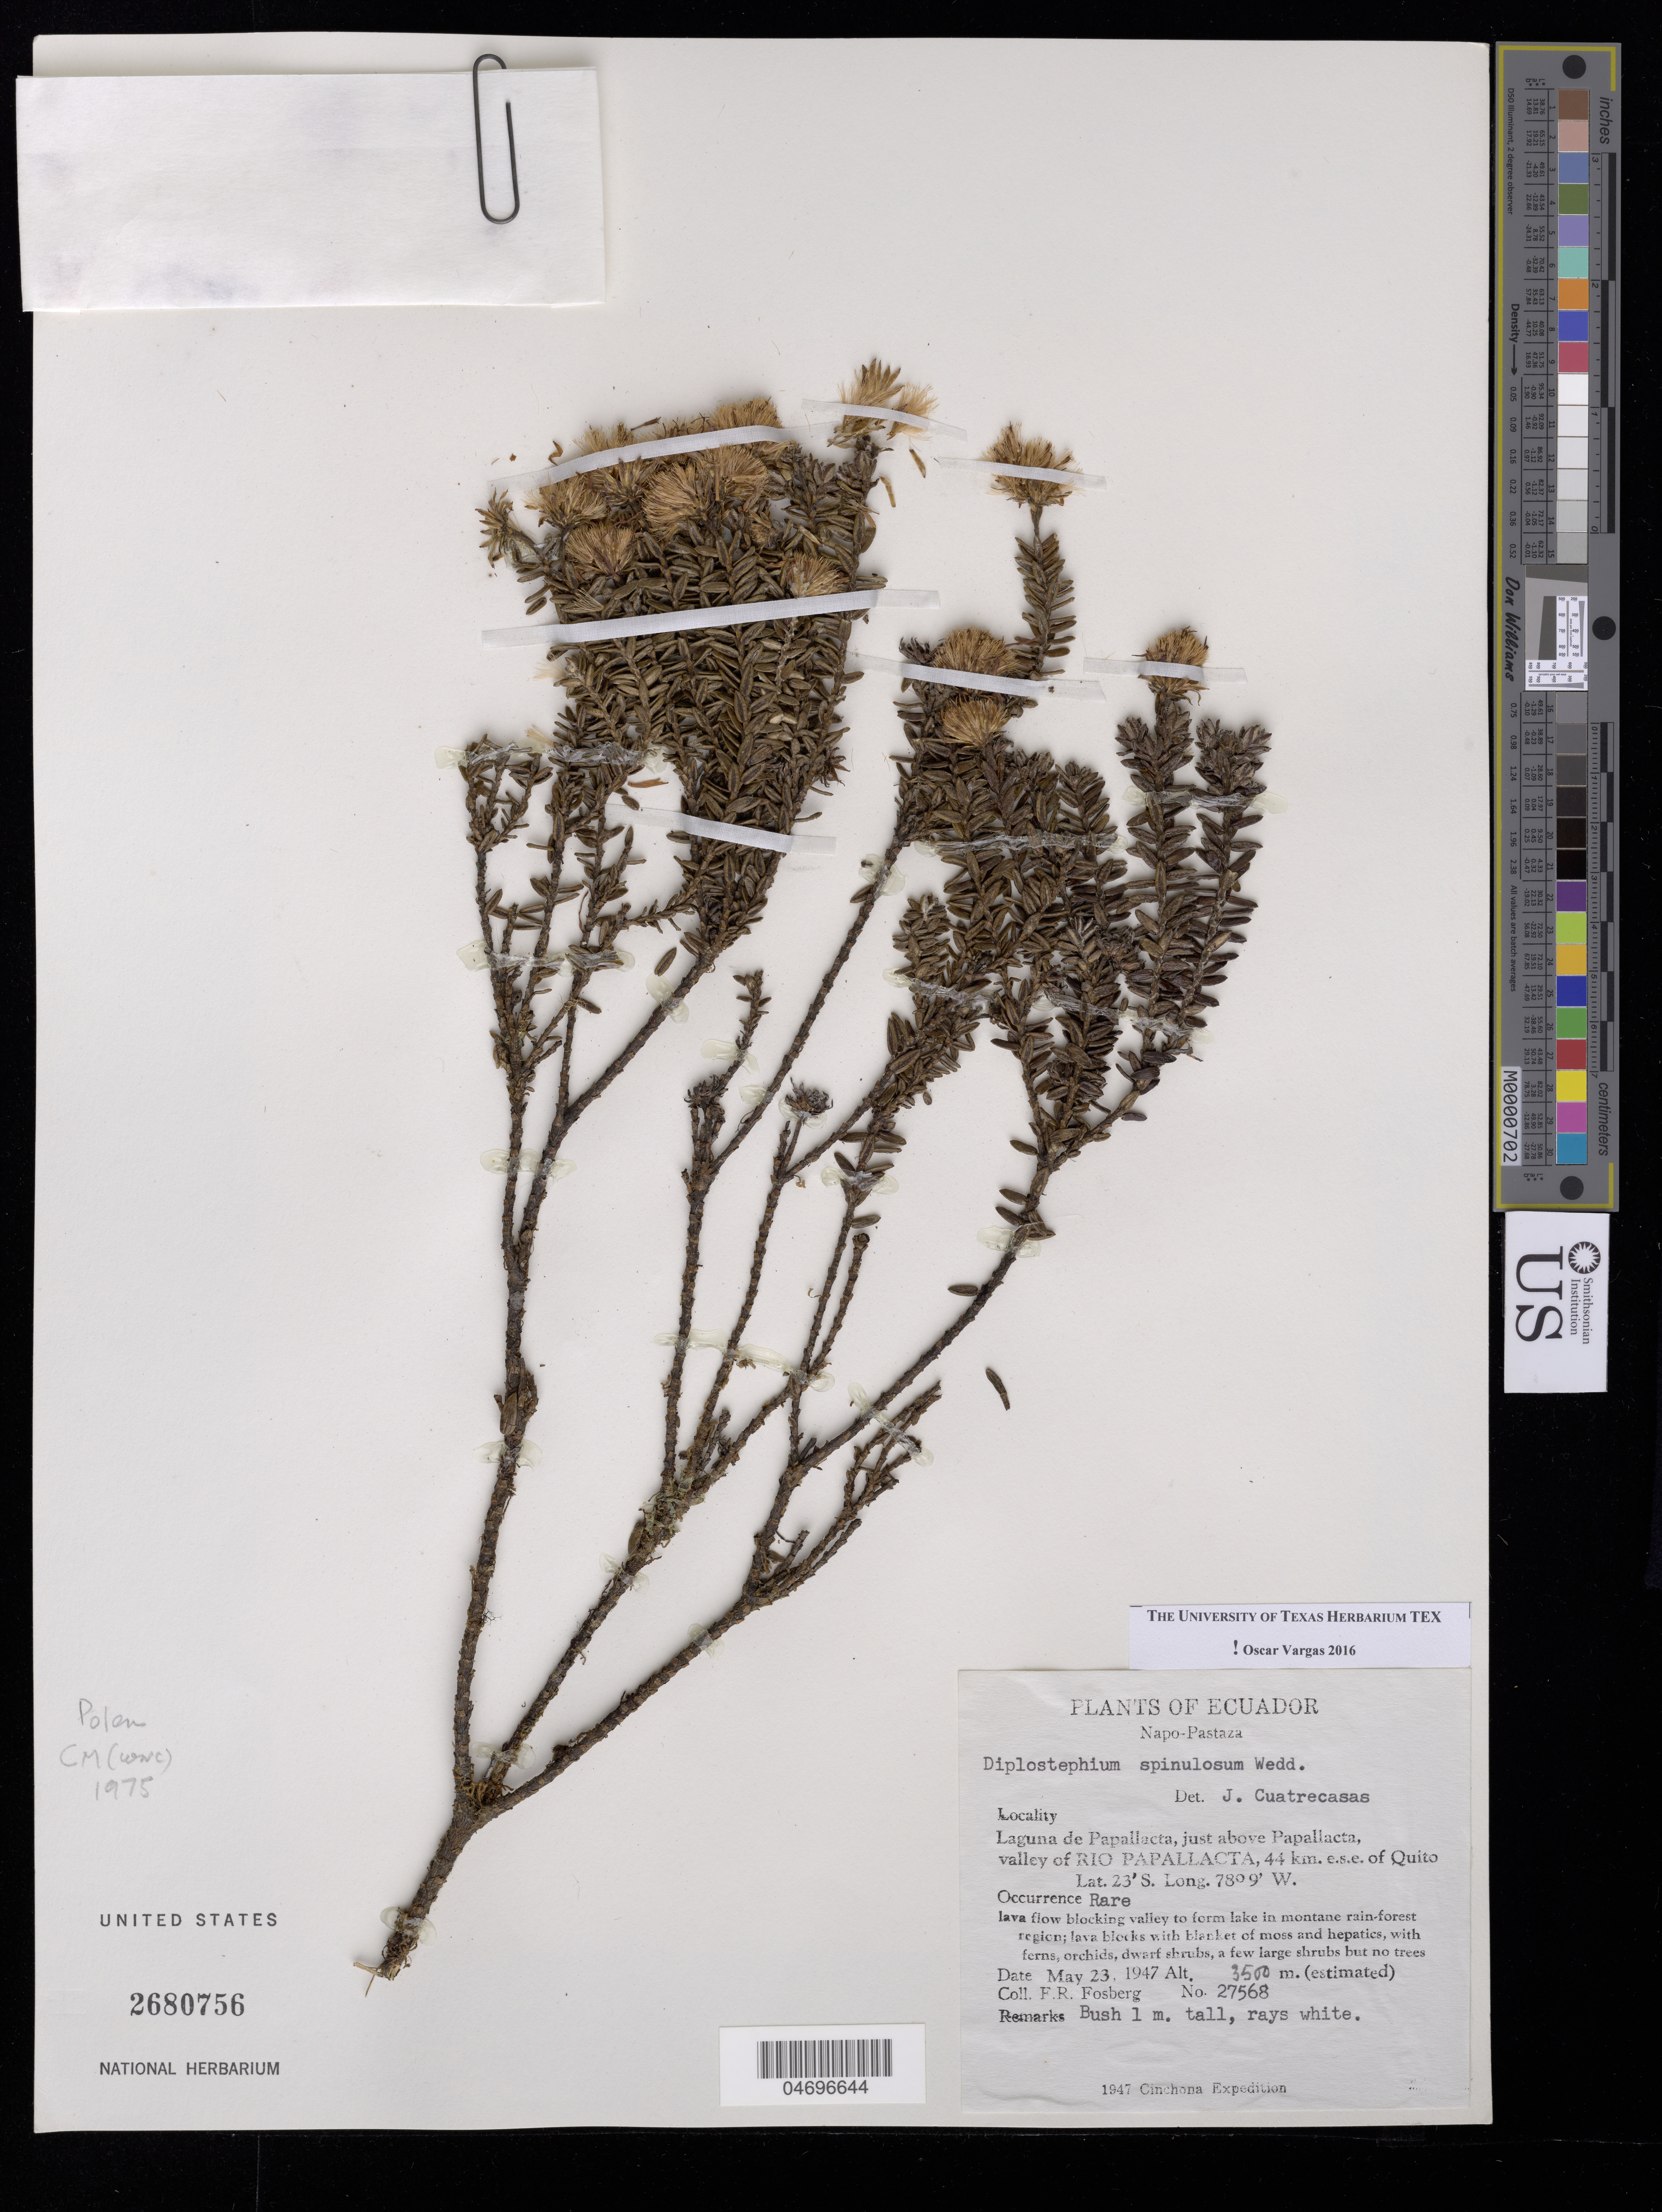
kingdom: Plantae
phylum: Tracheophyta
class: Magnoliopsida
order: Asterales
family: Asteraceae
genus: Diplostephium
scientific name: Diplostephium spinulosum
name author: Wedd.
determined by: Vargas, Oscar M.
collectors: F. R. Fosberg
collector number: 27568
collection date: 1947-05-23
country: Ecuador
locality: Napo- Pastaza, Laguna de Papallacta, just above Papallacta, valley of Rio Papallacta, 44 km. e.s.e. of Quito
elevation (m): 3500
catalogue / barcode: US 2680756